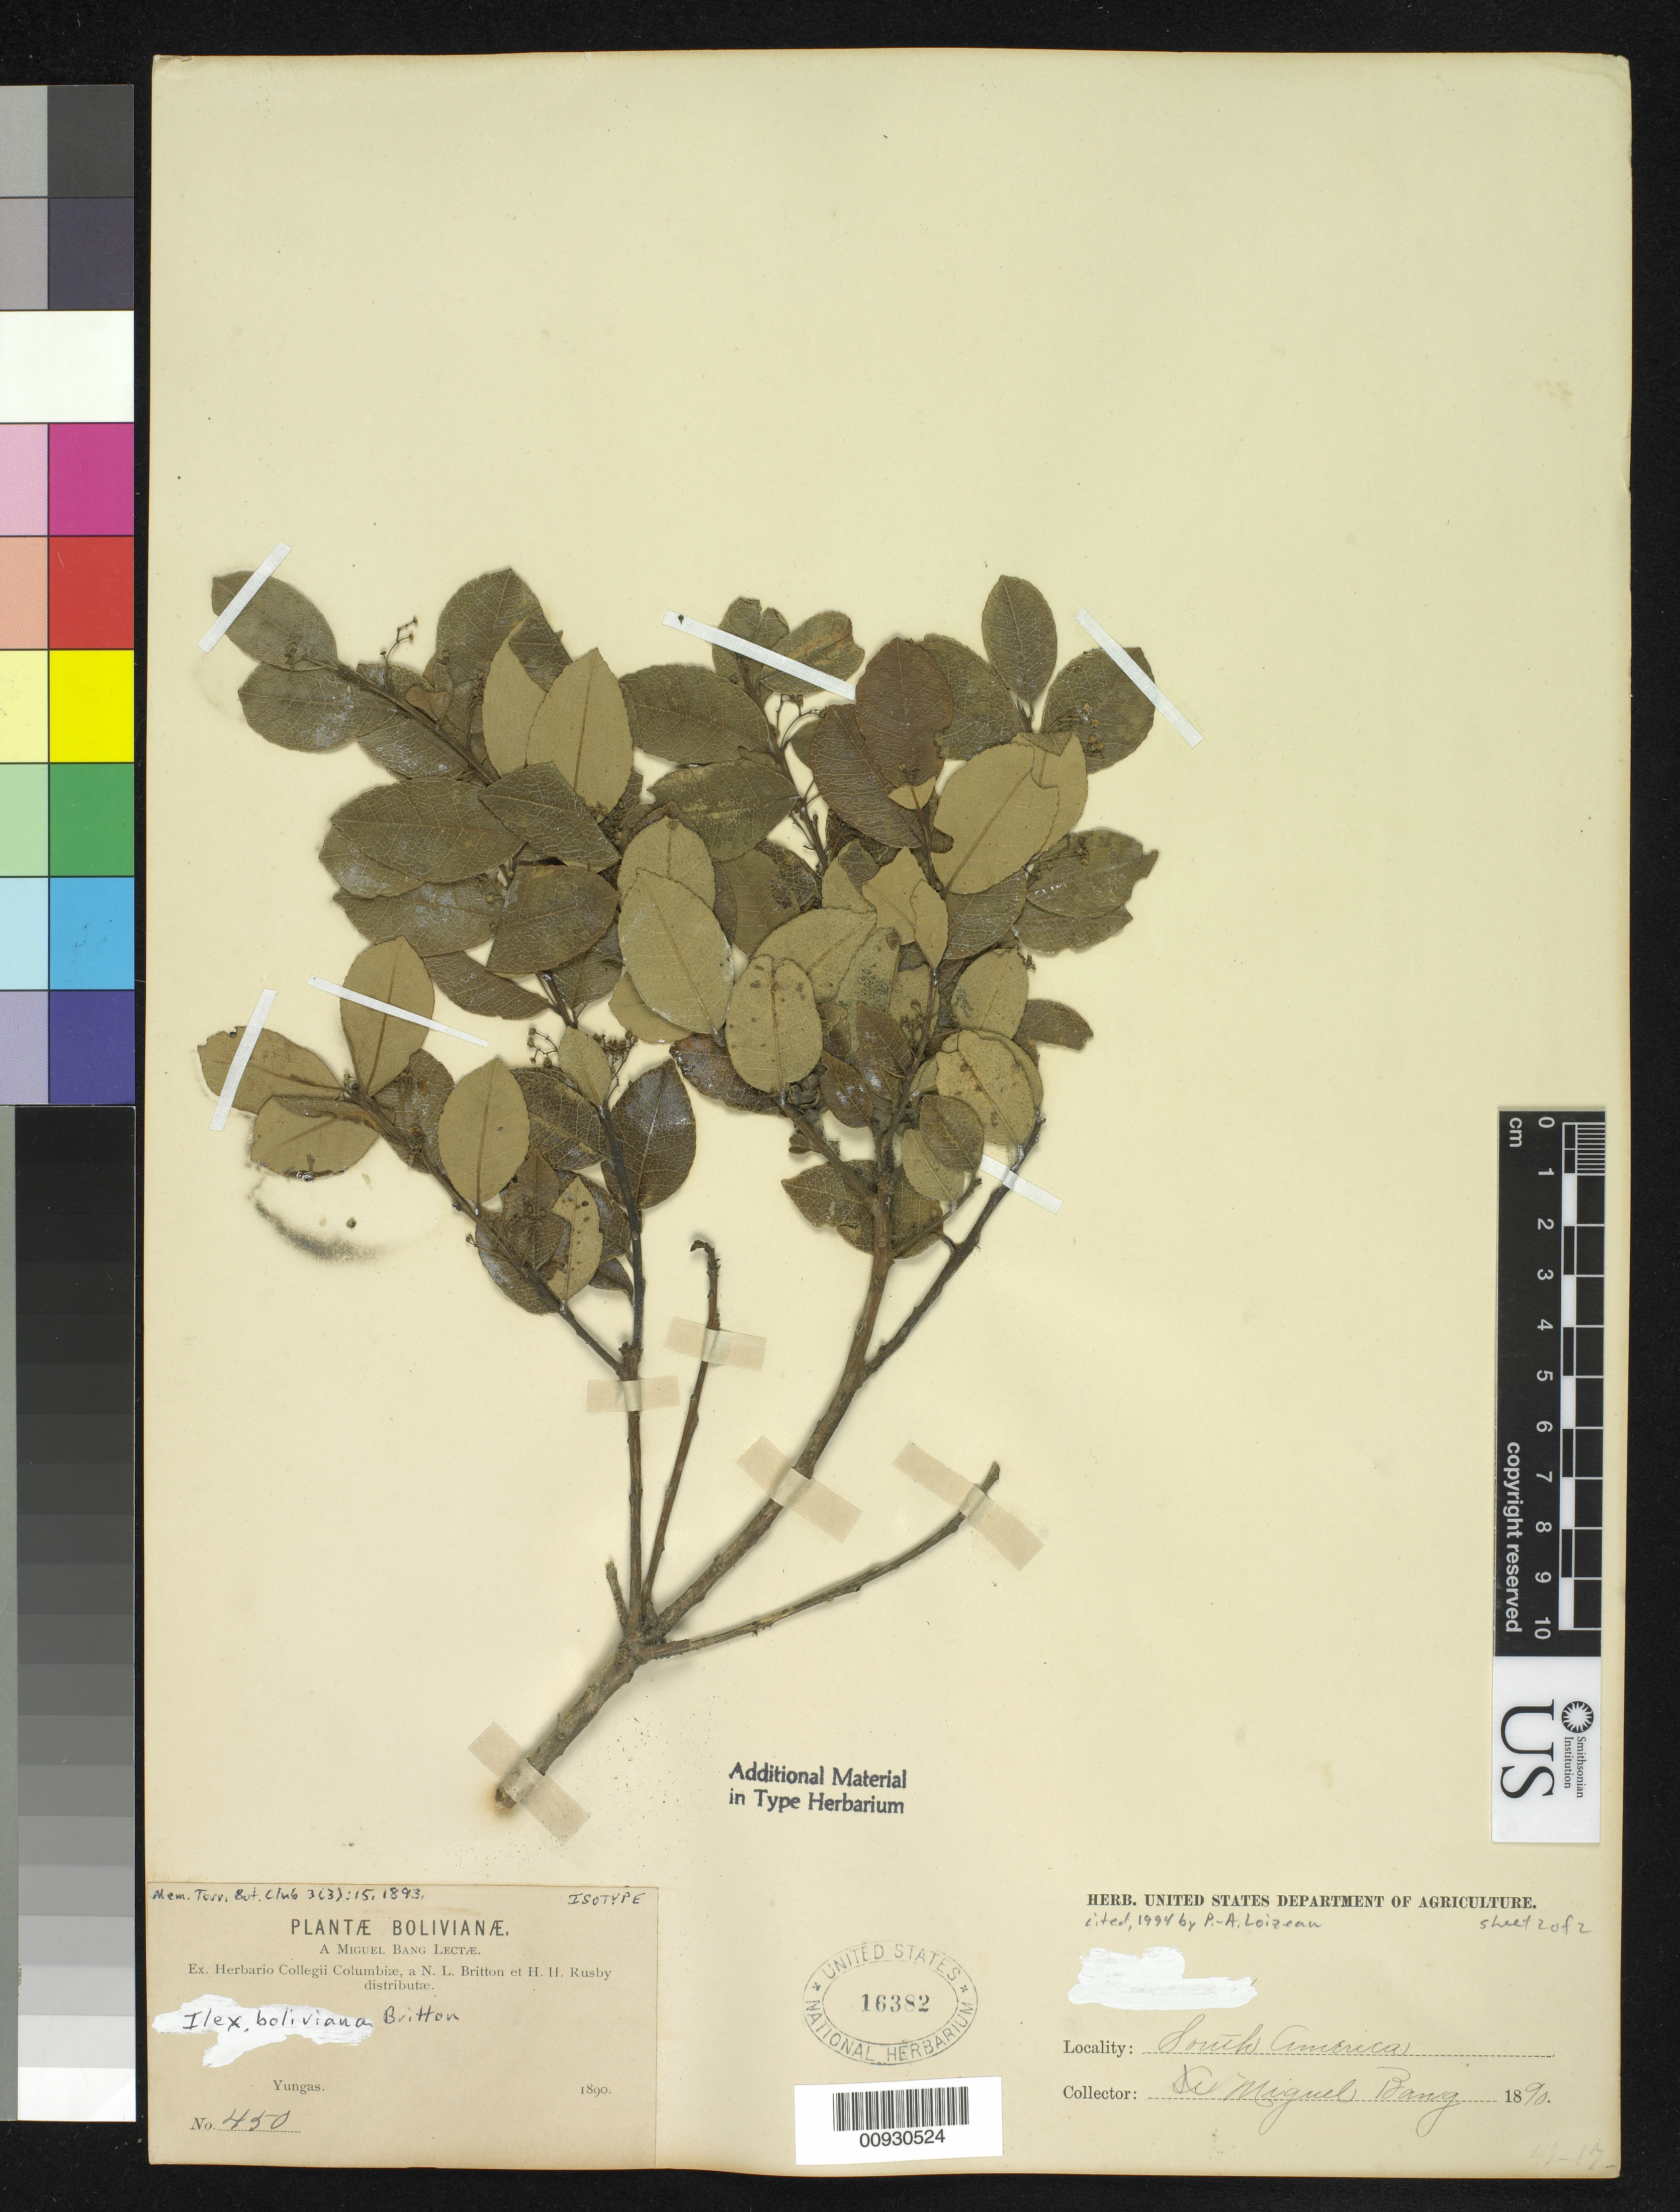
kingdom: Plantae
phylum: Tracheophyta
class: Magnoliopsida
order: Aquifoliales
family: Aquifoliaceae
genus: Ilex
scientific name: Ilex boliviana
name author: Britton ex Rusby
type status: Isotype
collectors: M. Bang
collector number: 450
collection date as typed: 1890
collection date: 1890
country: Bolivia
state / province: La Paz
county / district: Nor Yungas / Sud Yungas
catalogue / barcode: US 16382